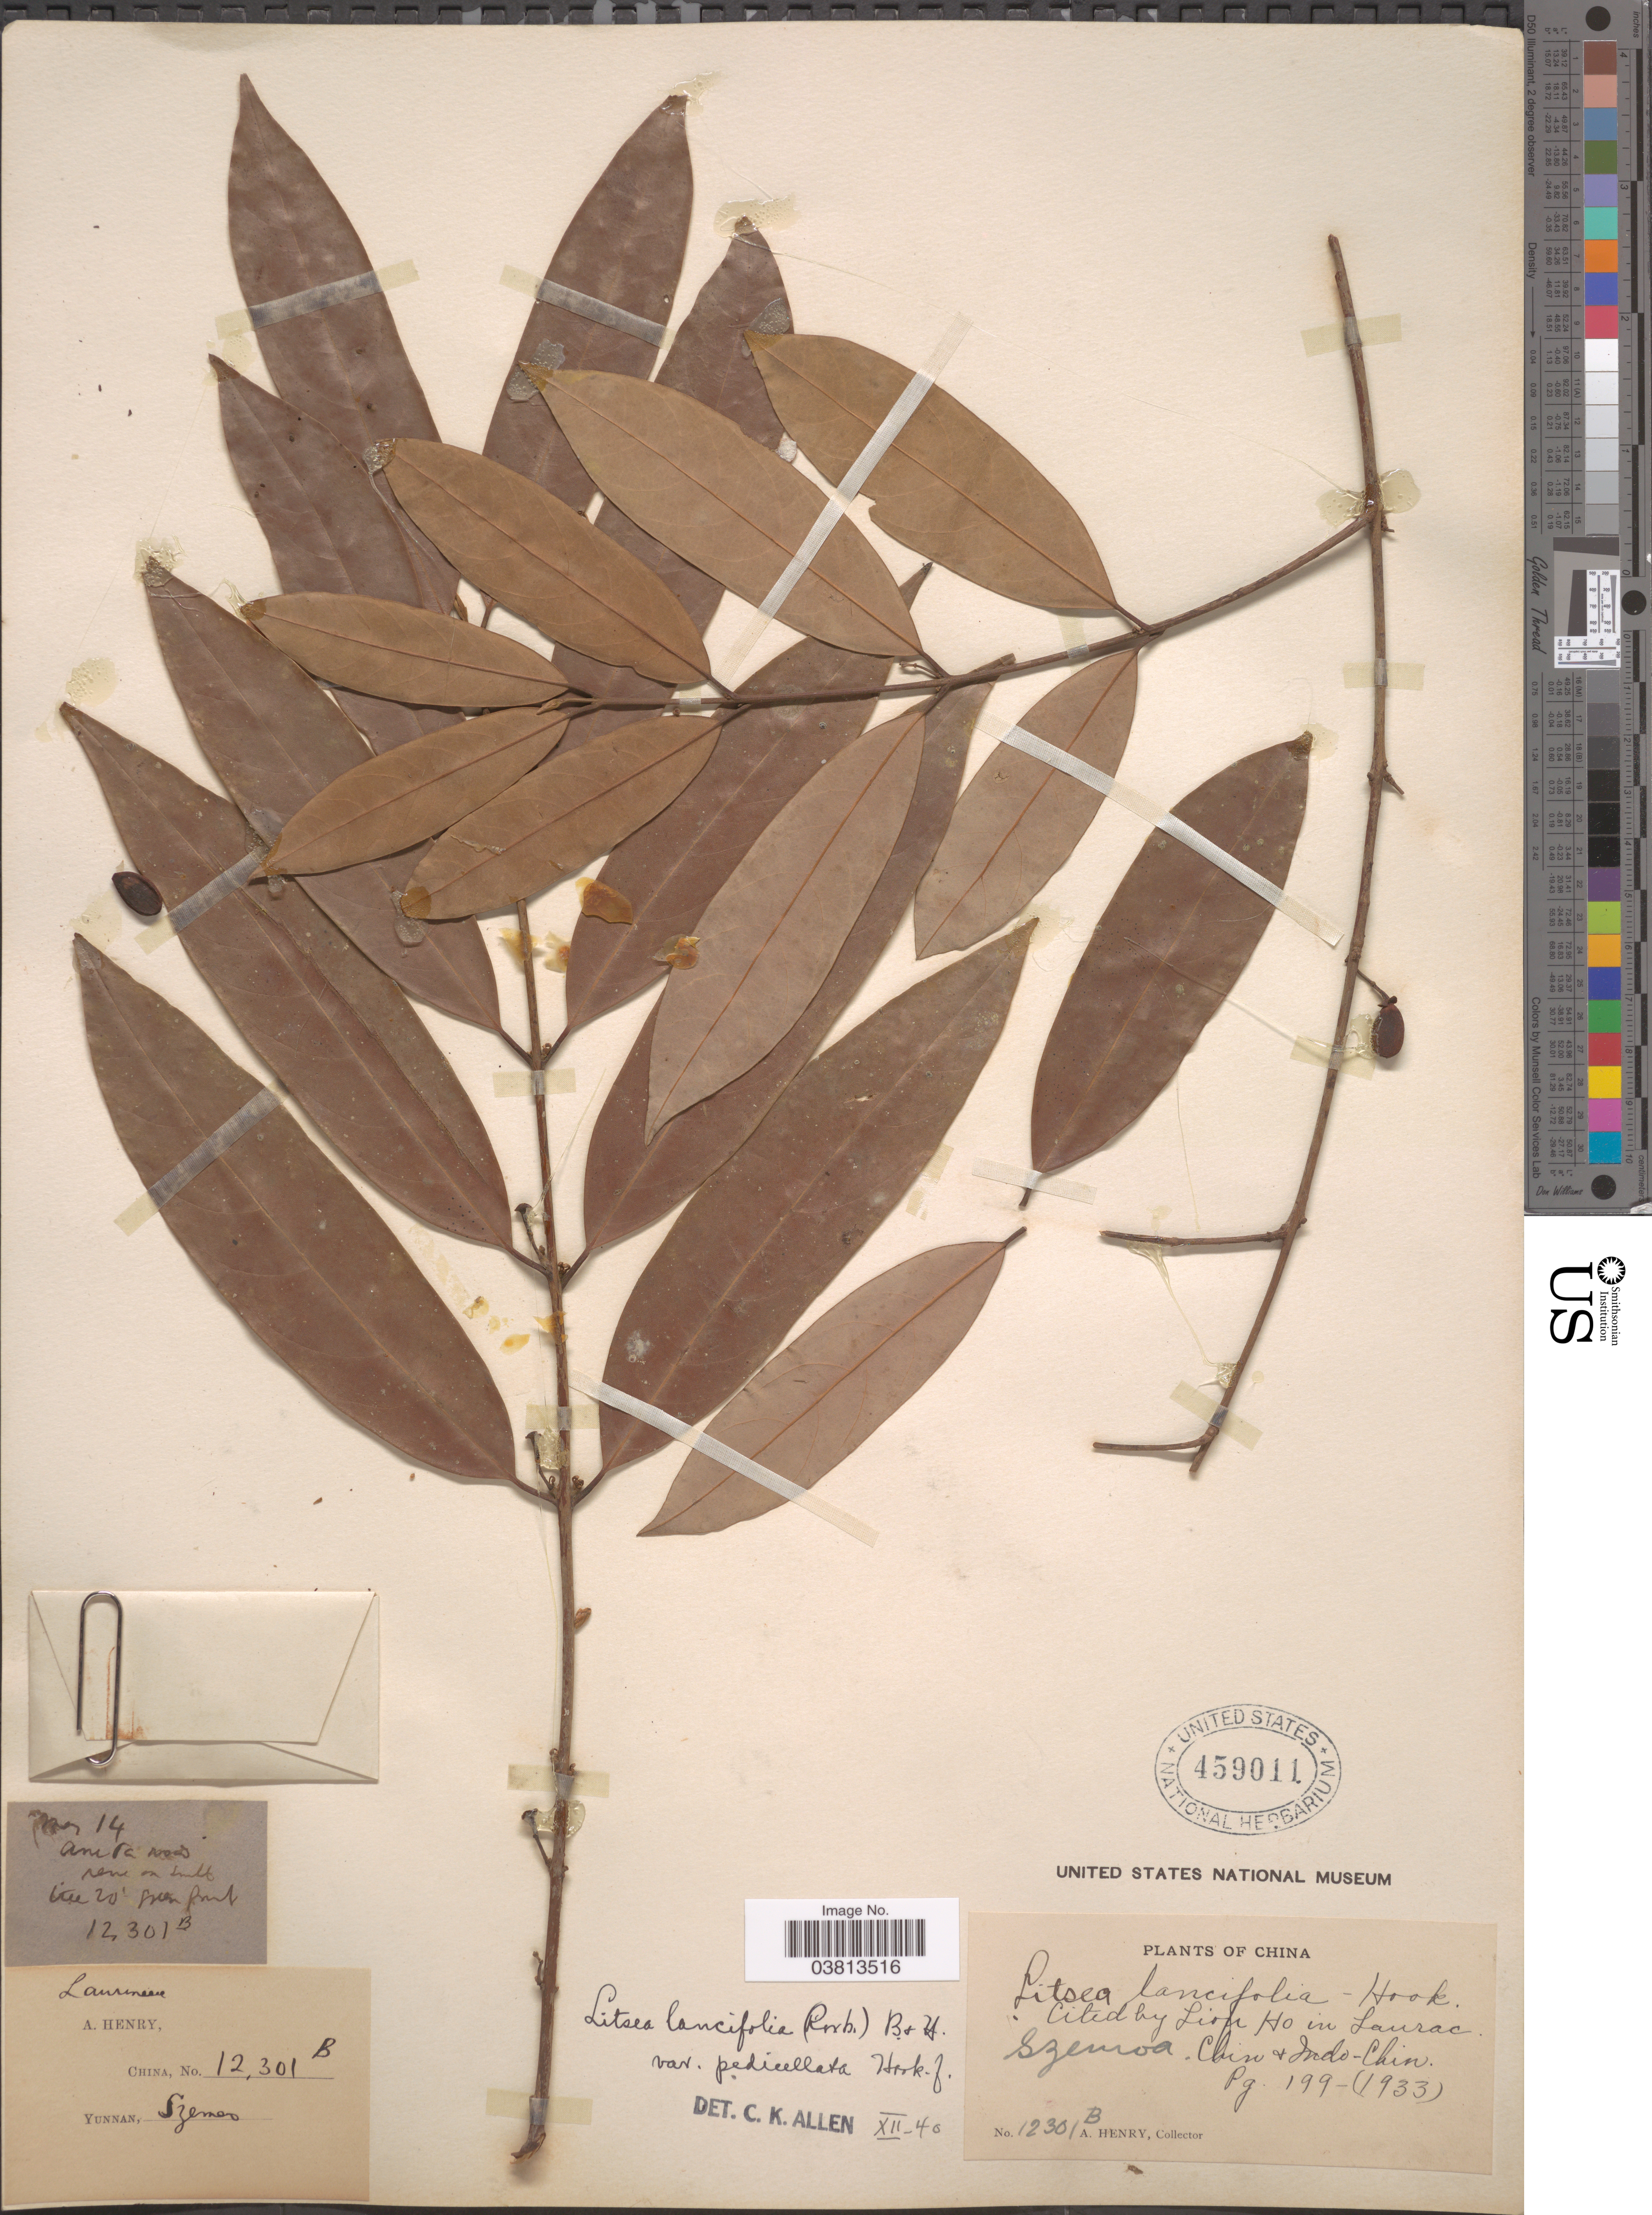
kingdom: Plantae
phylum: Tracheophyta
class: Magnoliopsida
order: Laurales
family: Lauraceae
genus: Litsea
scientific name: Litsea lancifolia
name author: (Roxb.) Benth. & Hook. f. ex Villar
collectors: A. Henry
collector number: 12301 B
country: China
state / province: Yunnan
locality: Szemoa.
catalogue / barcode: US 459011